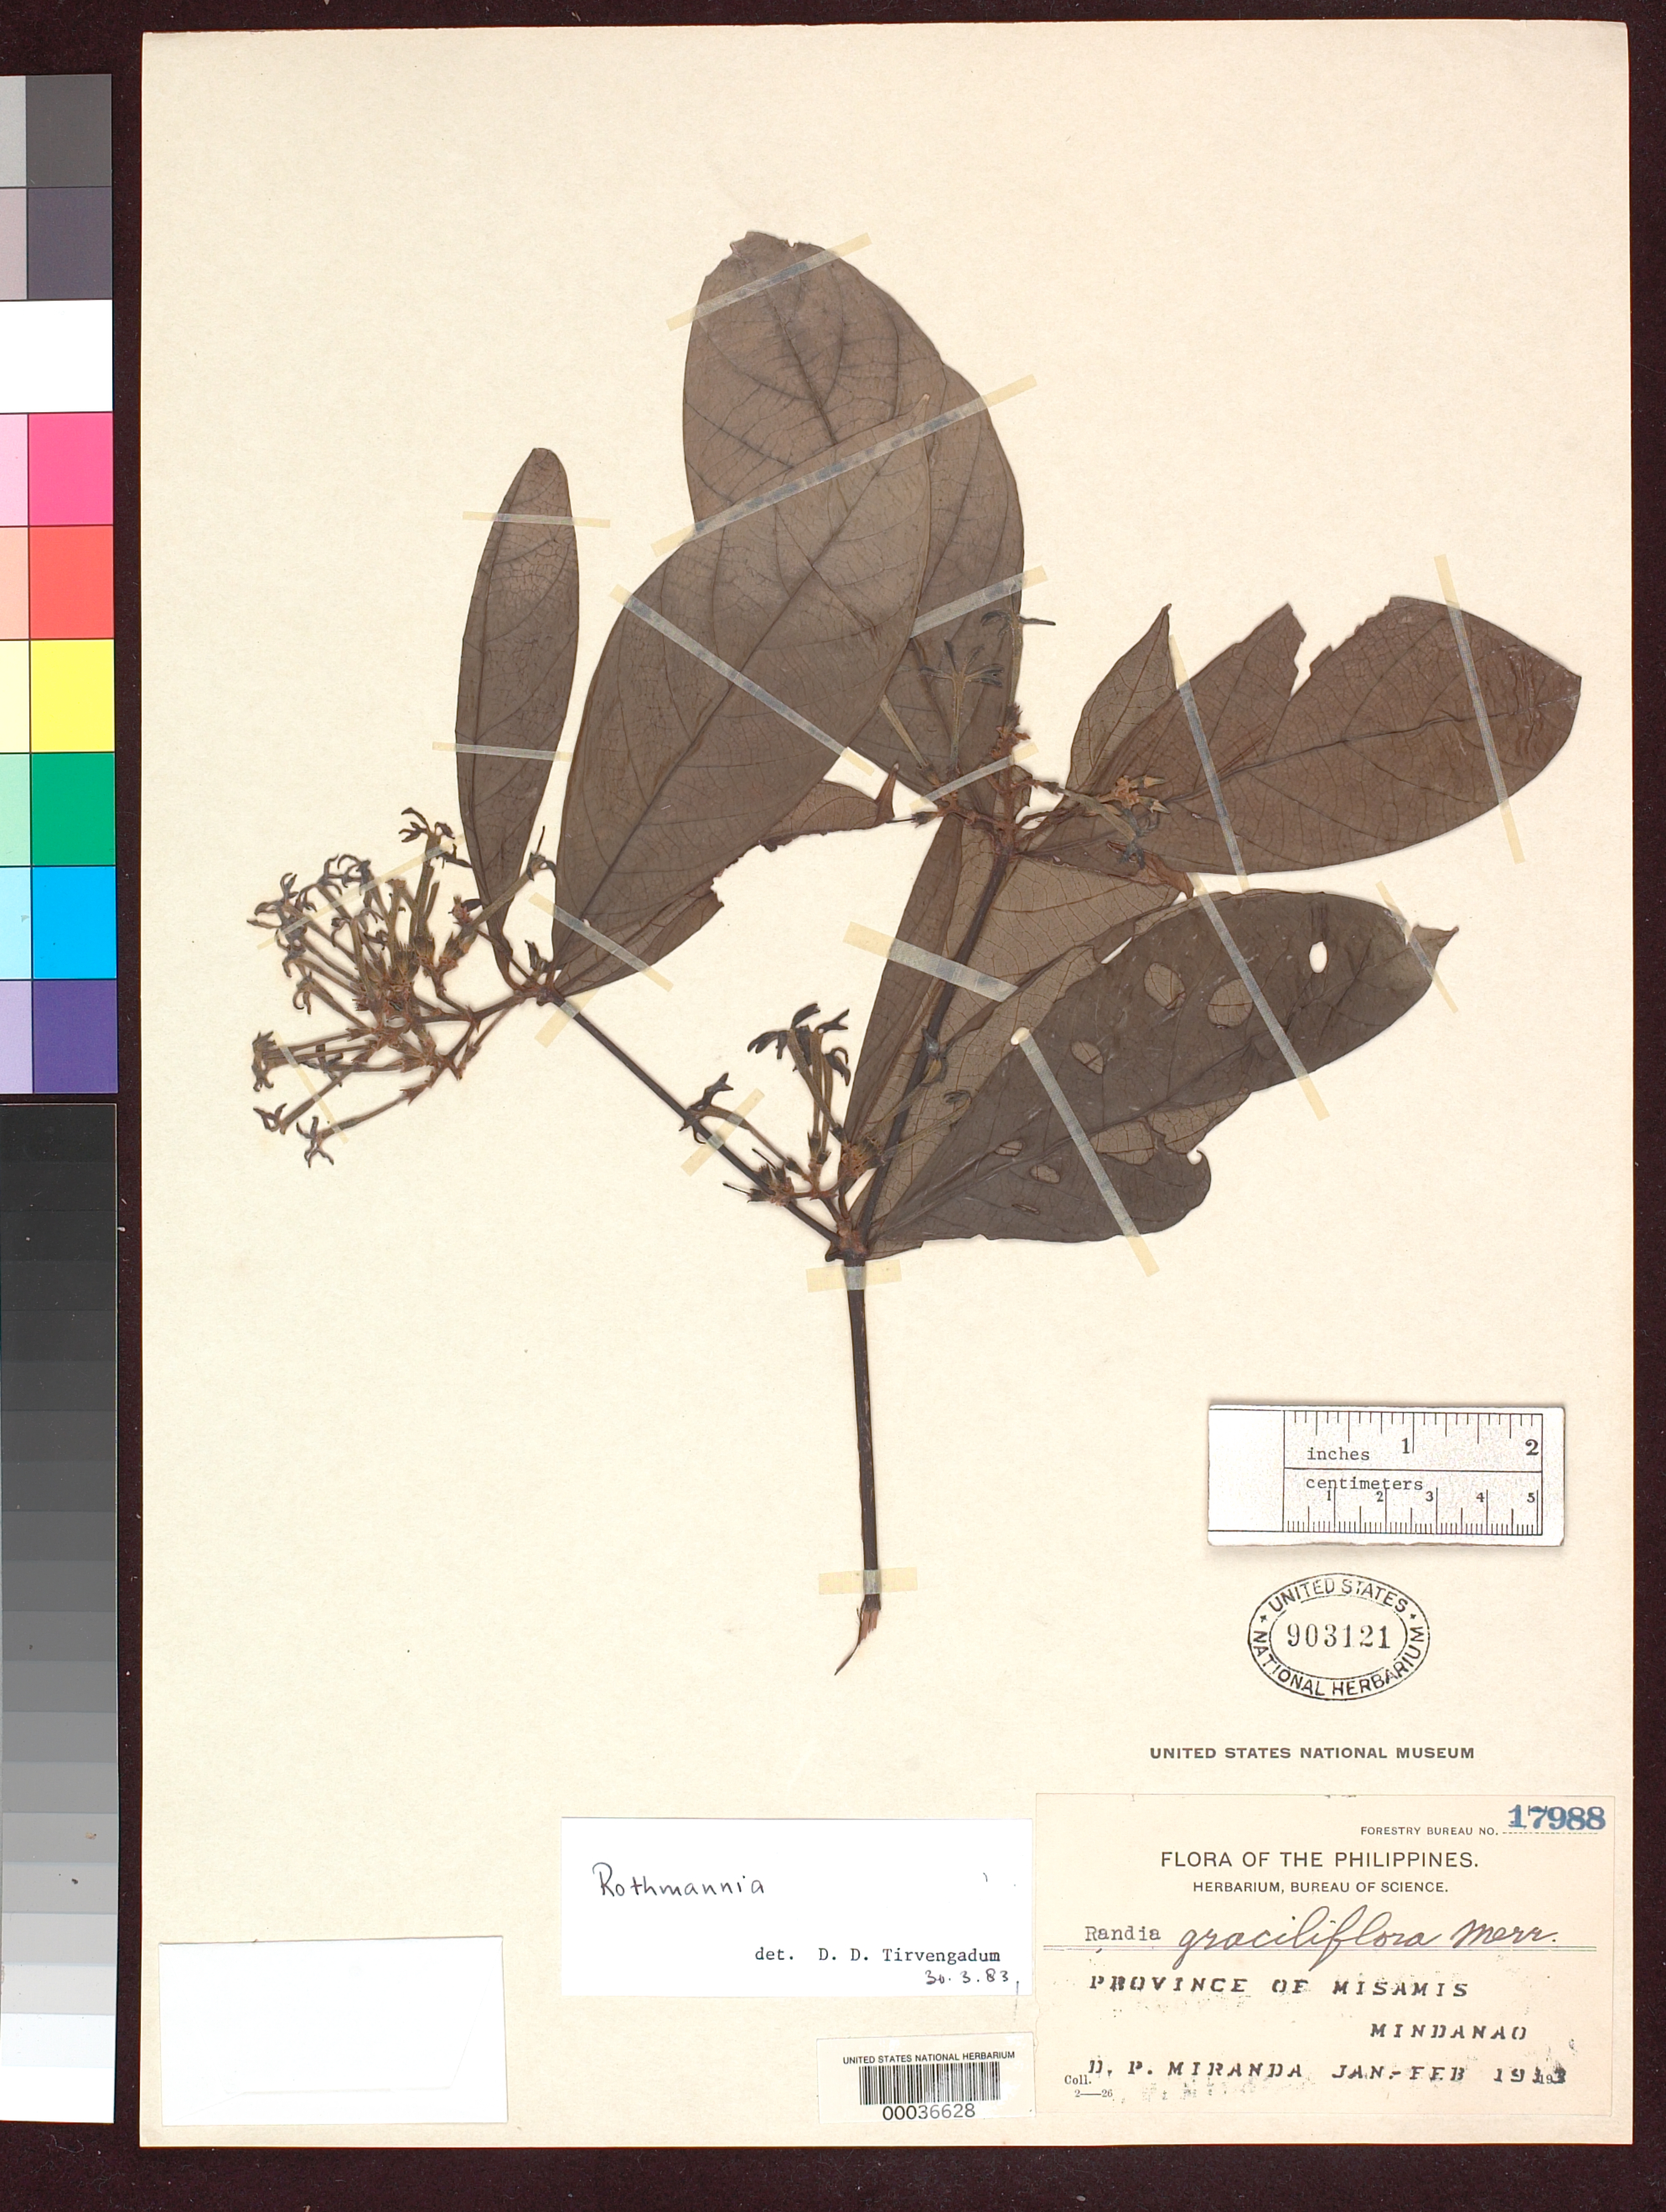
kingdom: Plantae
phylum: Tracheophyta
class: Magnoliopsida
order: Gentianales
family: Rubiaceae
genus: Randia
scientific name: Randia graciliflora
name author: Merr.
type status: Lectotype; Isotype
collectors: D. P. Miranda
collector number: For. Bur. 17988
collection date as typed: Jan 1913 to -- Feb 1913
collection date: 1913-01/1913-02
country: Philippines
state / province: Northern Mindanao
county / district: Misamis Occidental / Misamis Oriental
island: Mindanao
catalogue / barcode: US 903121